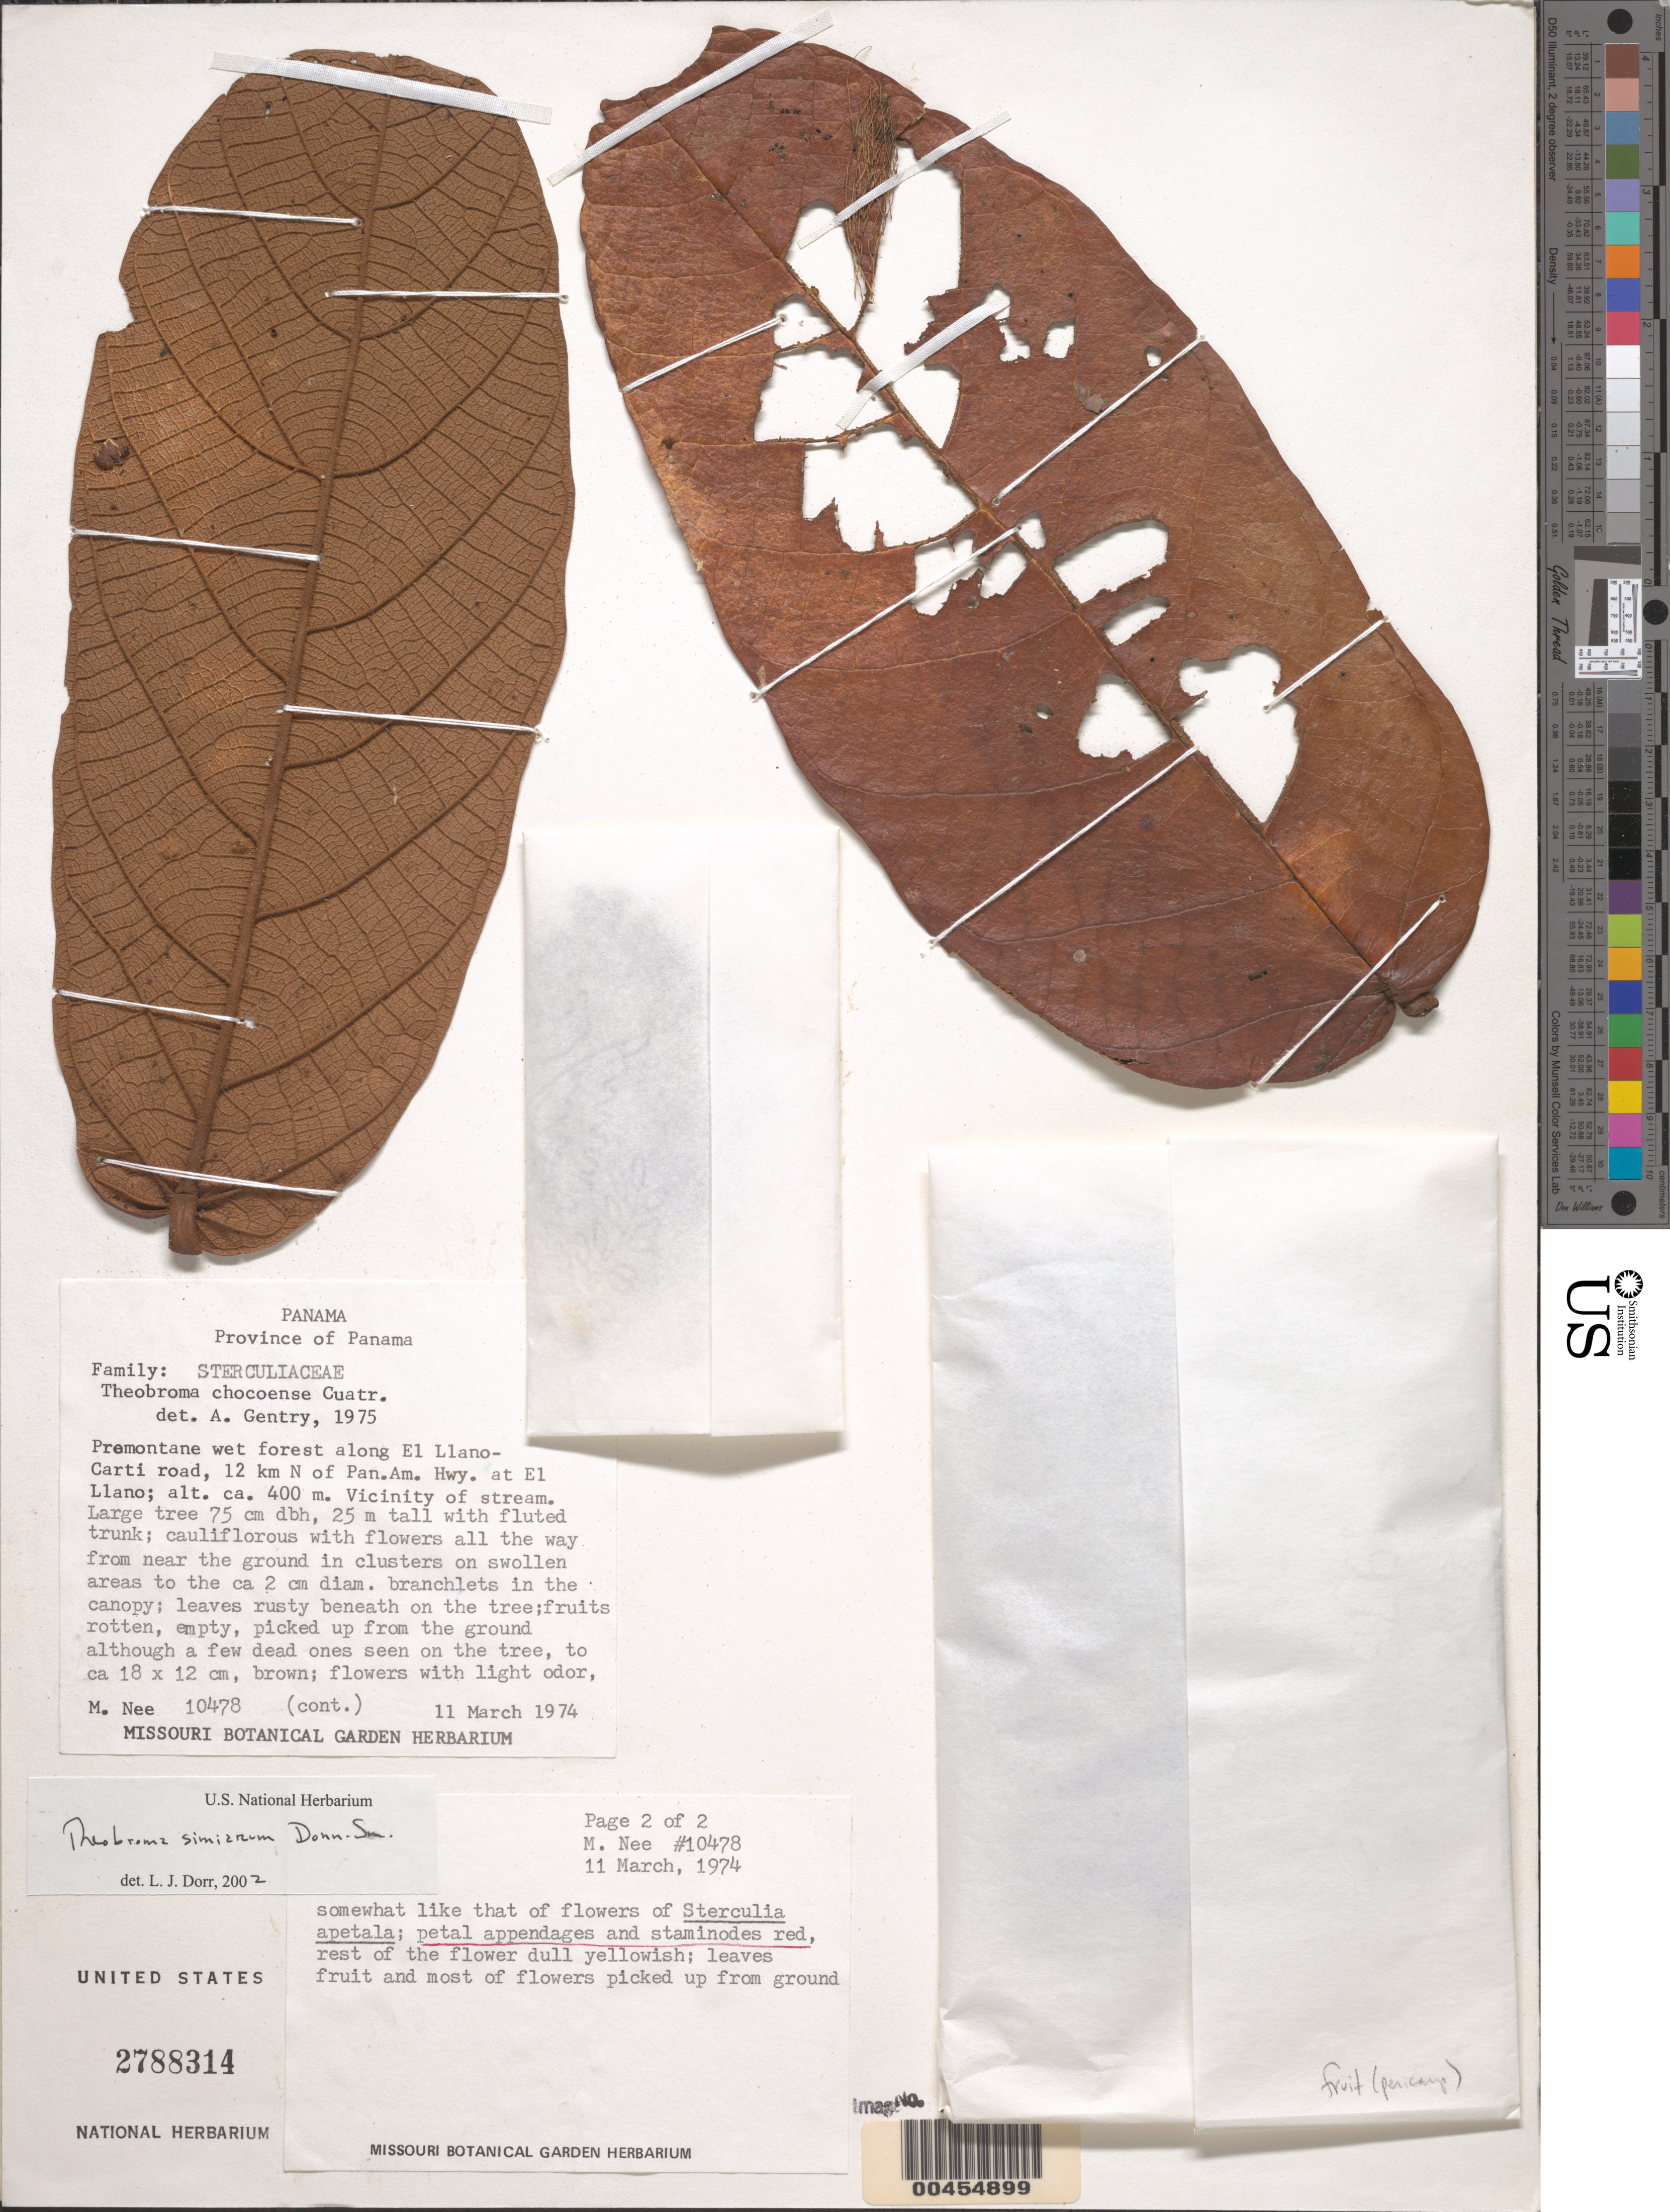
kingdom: Plantae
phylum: Tracheophyta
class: Magnoliopsida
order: Malvales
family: Malvaceae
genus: Theobroma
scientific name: Theobroma simiarum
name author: Donn. Sm.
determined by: Dorr, L. J., (BOT), Smithsonian Institution - National Museum of Natural History (UNITED STATES)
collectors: M. Nee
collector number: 10478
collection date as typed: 11 Mar 1974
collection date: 1974-03-11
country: Panama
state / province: Panamá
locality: El Llano - Carti road., 12 km N of Pan Am. Hwy. at El Llano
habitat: premontane wet forest, vicinity of stream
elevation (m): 400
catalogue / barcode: US 2788314